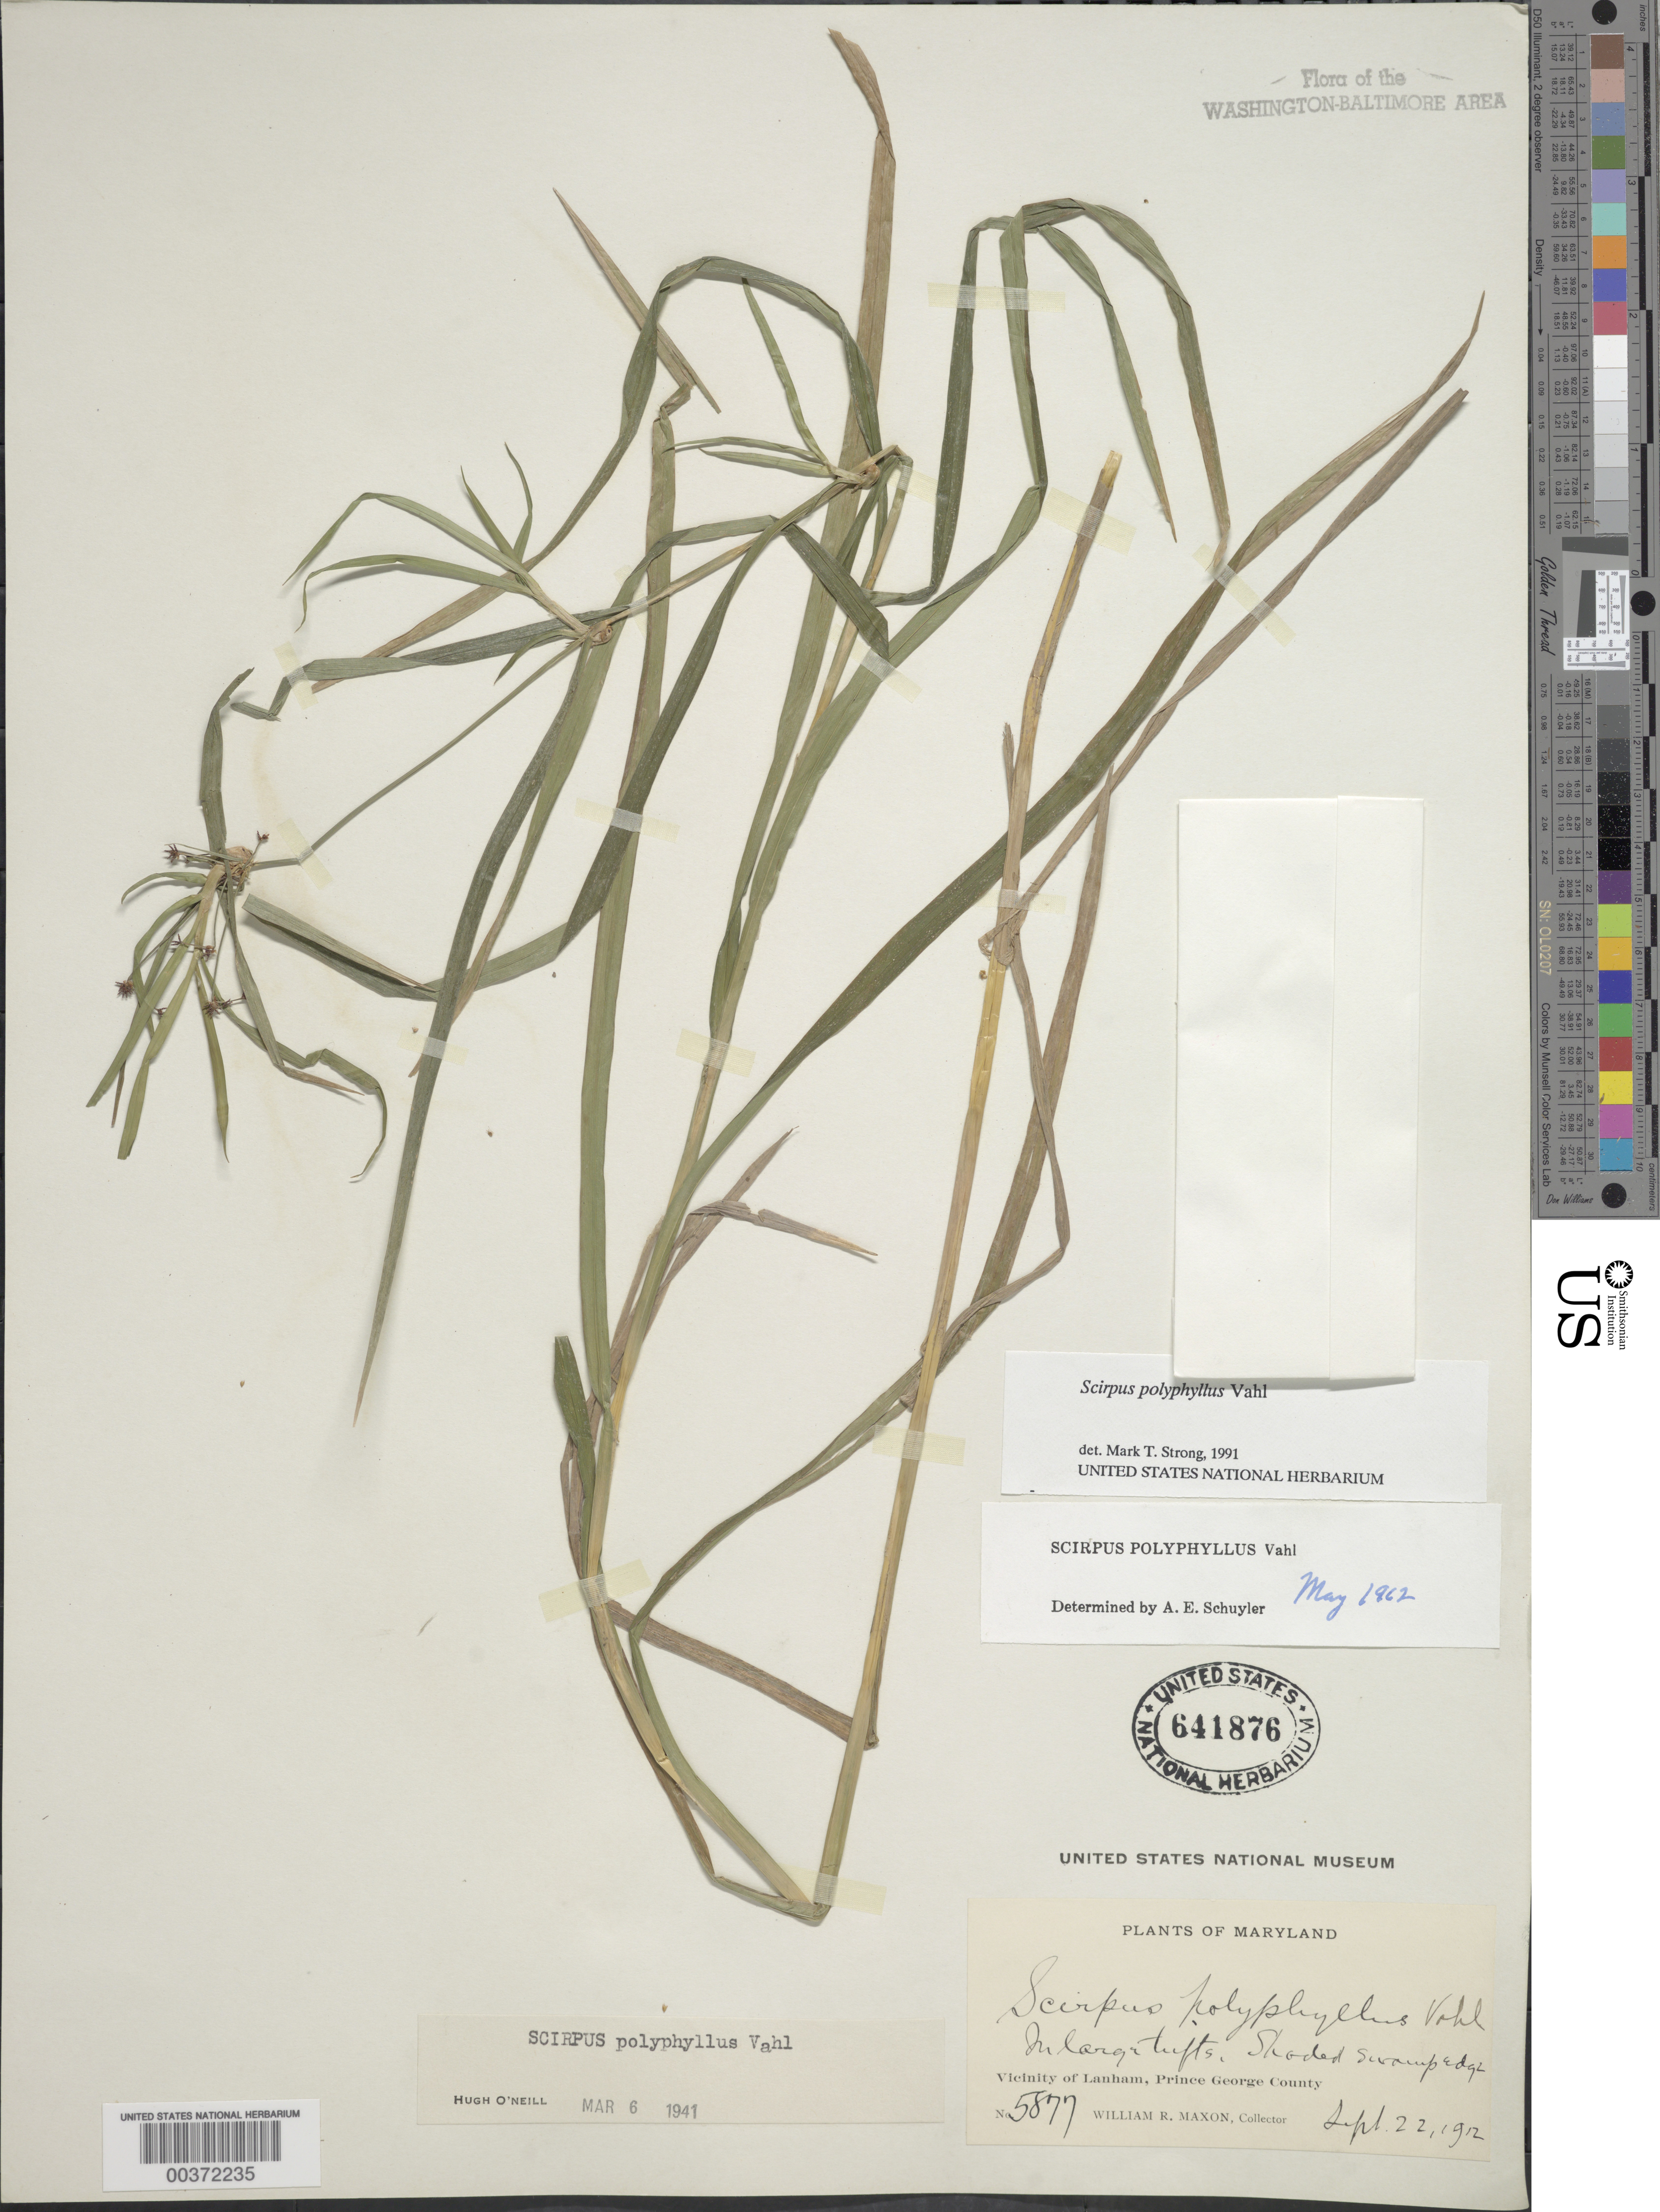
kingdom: Plantae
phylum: Tracheophyta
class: Liliopsida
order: Poales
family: Cyperaceae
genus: Scirpus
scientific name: Scirpus polyphyllus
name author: Vahl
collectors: W. R. Maxon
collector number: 5877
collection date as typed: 22 Sep 1912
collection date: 1912-09-22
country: United States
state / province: Maryland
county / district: Prince George's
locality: Lanham vicinity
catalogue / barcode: US 641876